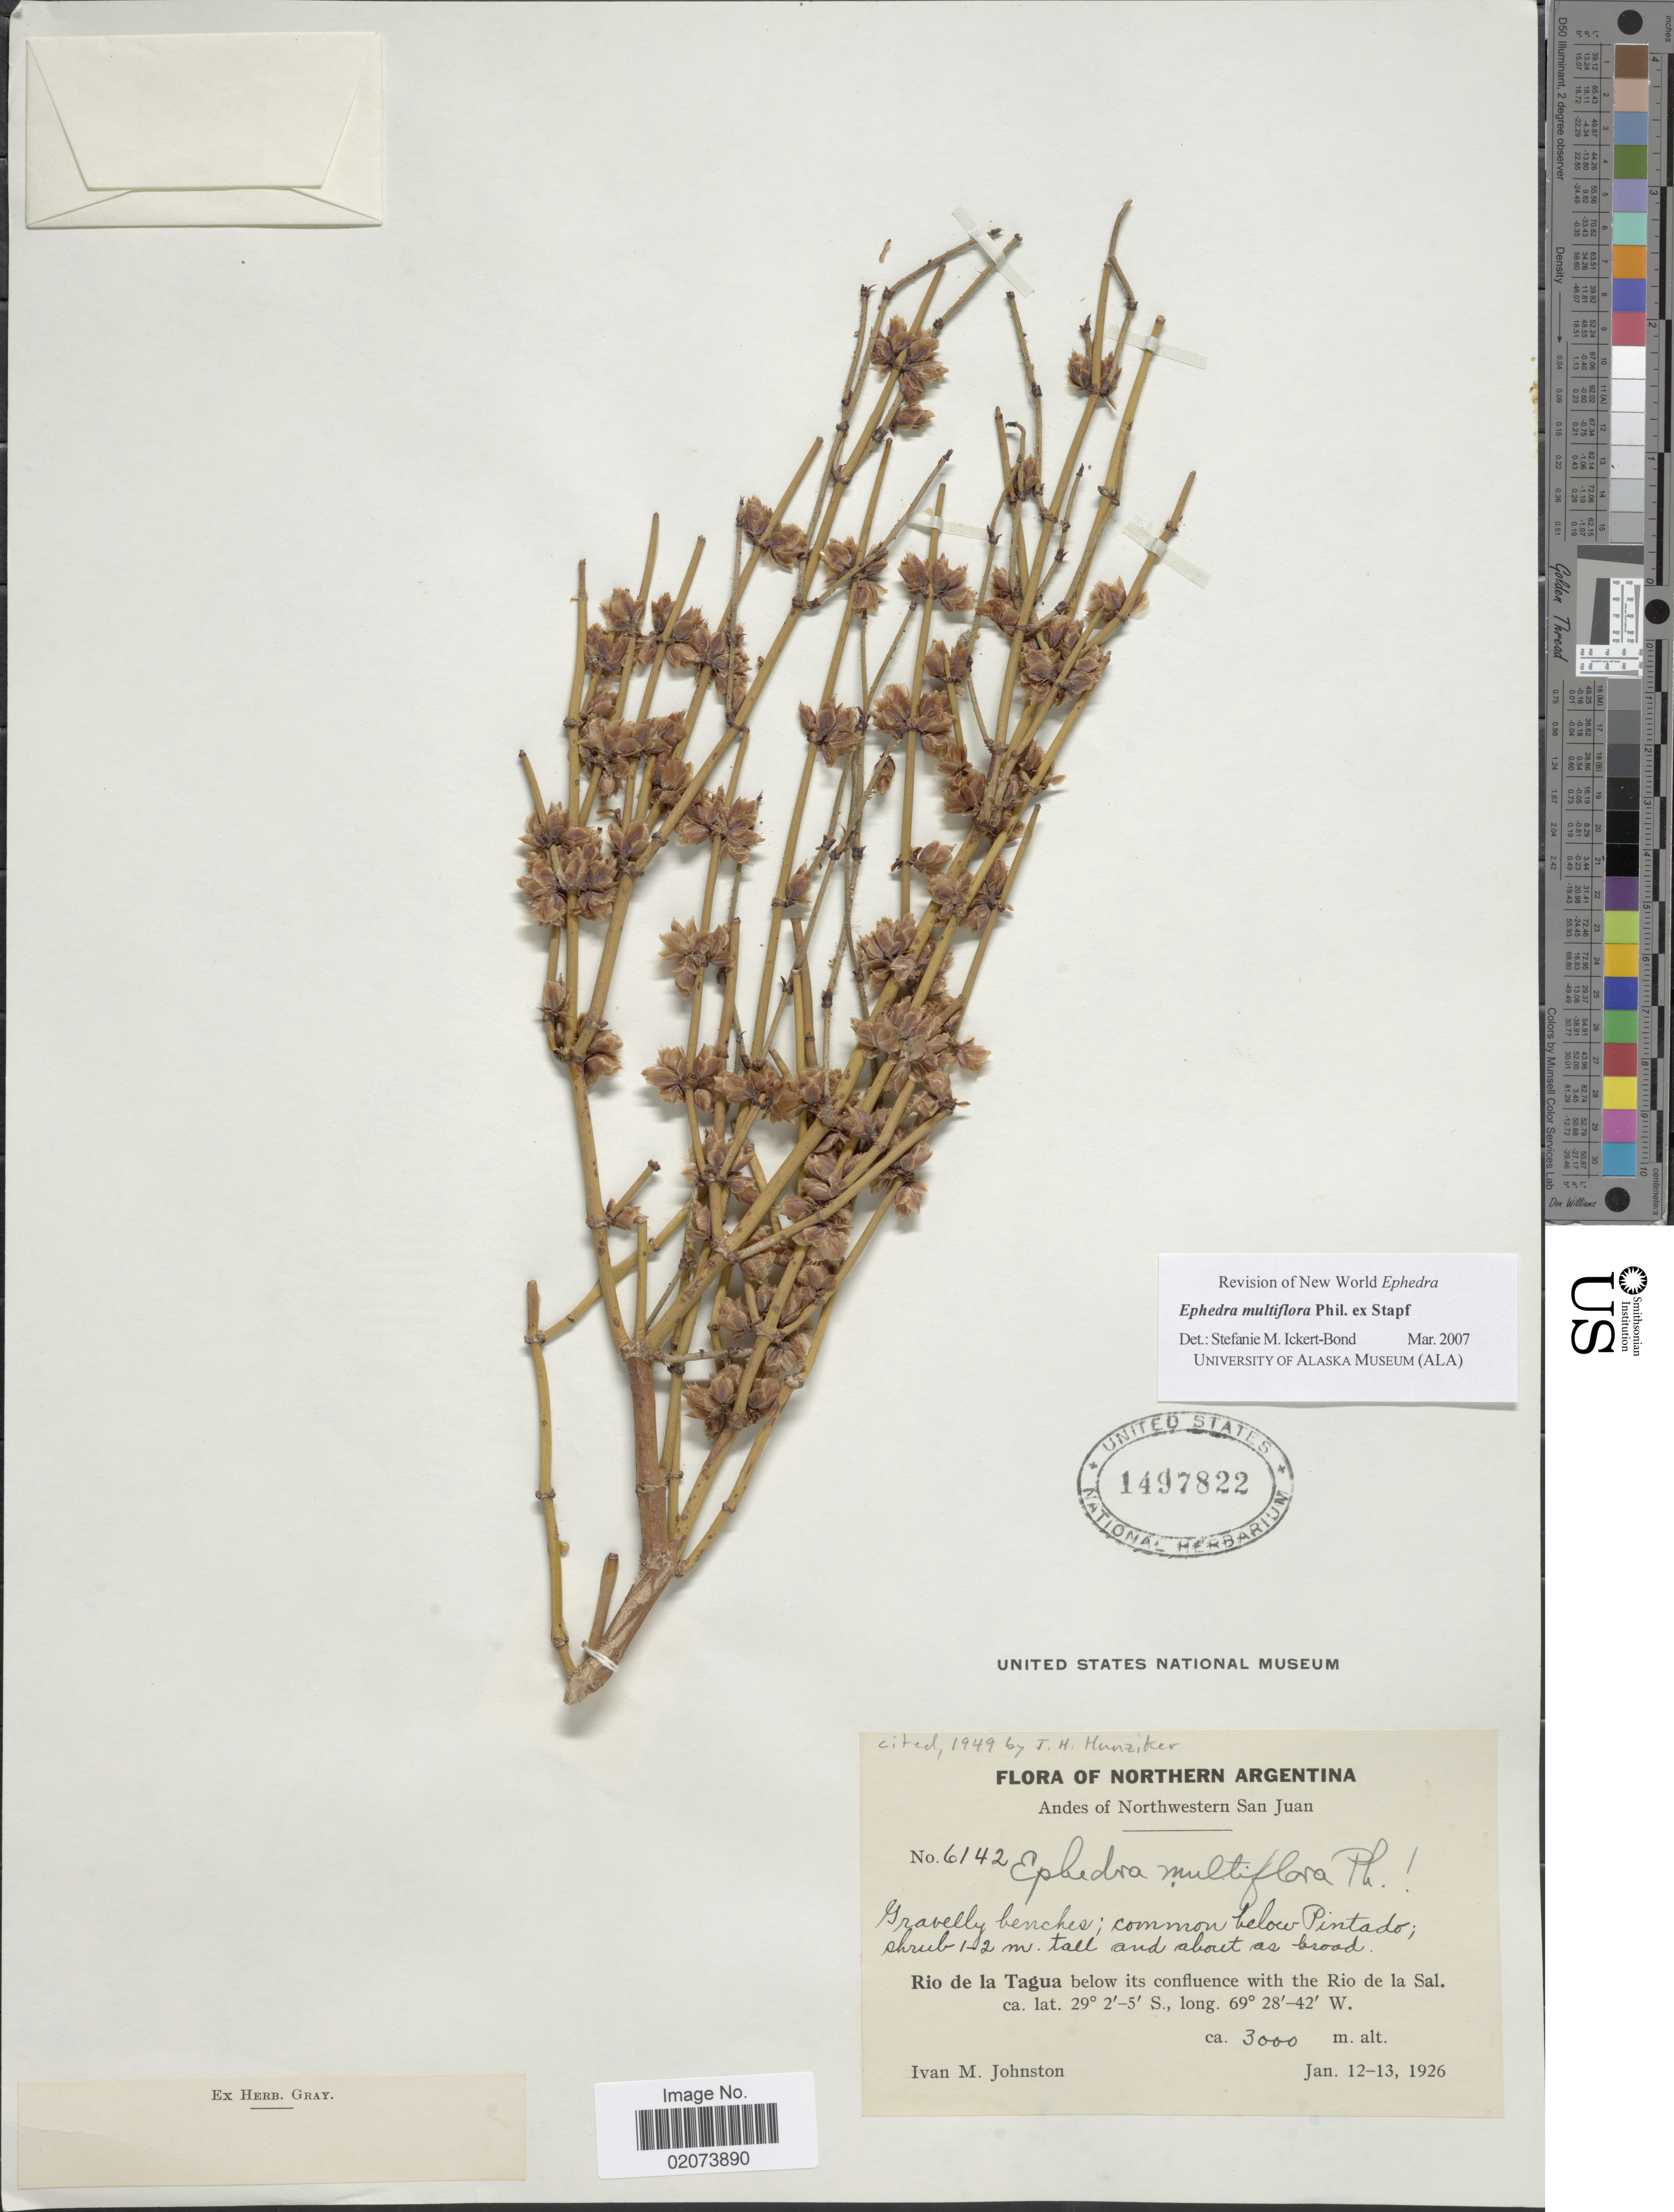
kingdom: Plantae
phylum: Tracheophyta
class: Gnetopsida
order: Ephedrales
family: Ephedraceae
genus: Ephedra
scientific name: Ephedra multiflora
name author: Stapf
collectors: I.M. Johnston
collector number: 6142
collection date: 1926-01-12/1926-01-13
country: Argentina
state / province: San Juan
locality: Northern Argentina, Andes of Northwesteren San Juan, Rio de la Tagua below its confluence with the Rio de la Sal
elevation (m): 914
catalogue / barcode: US 1497822